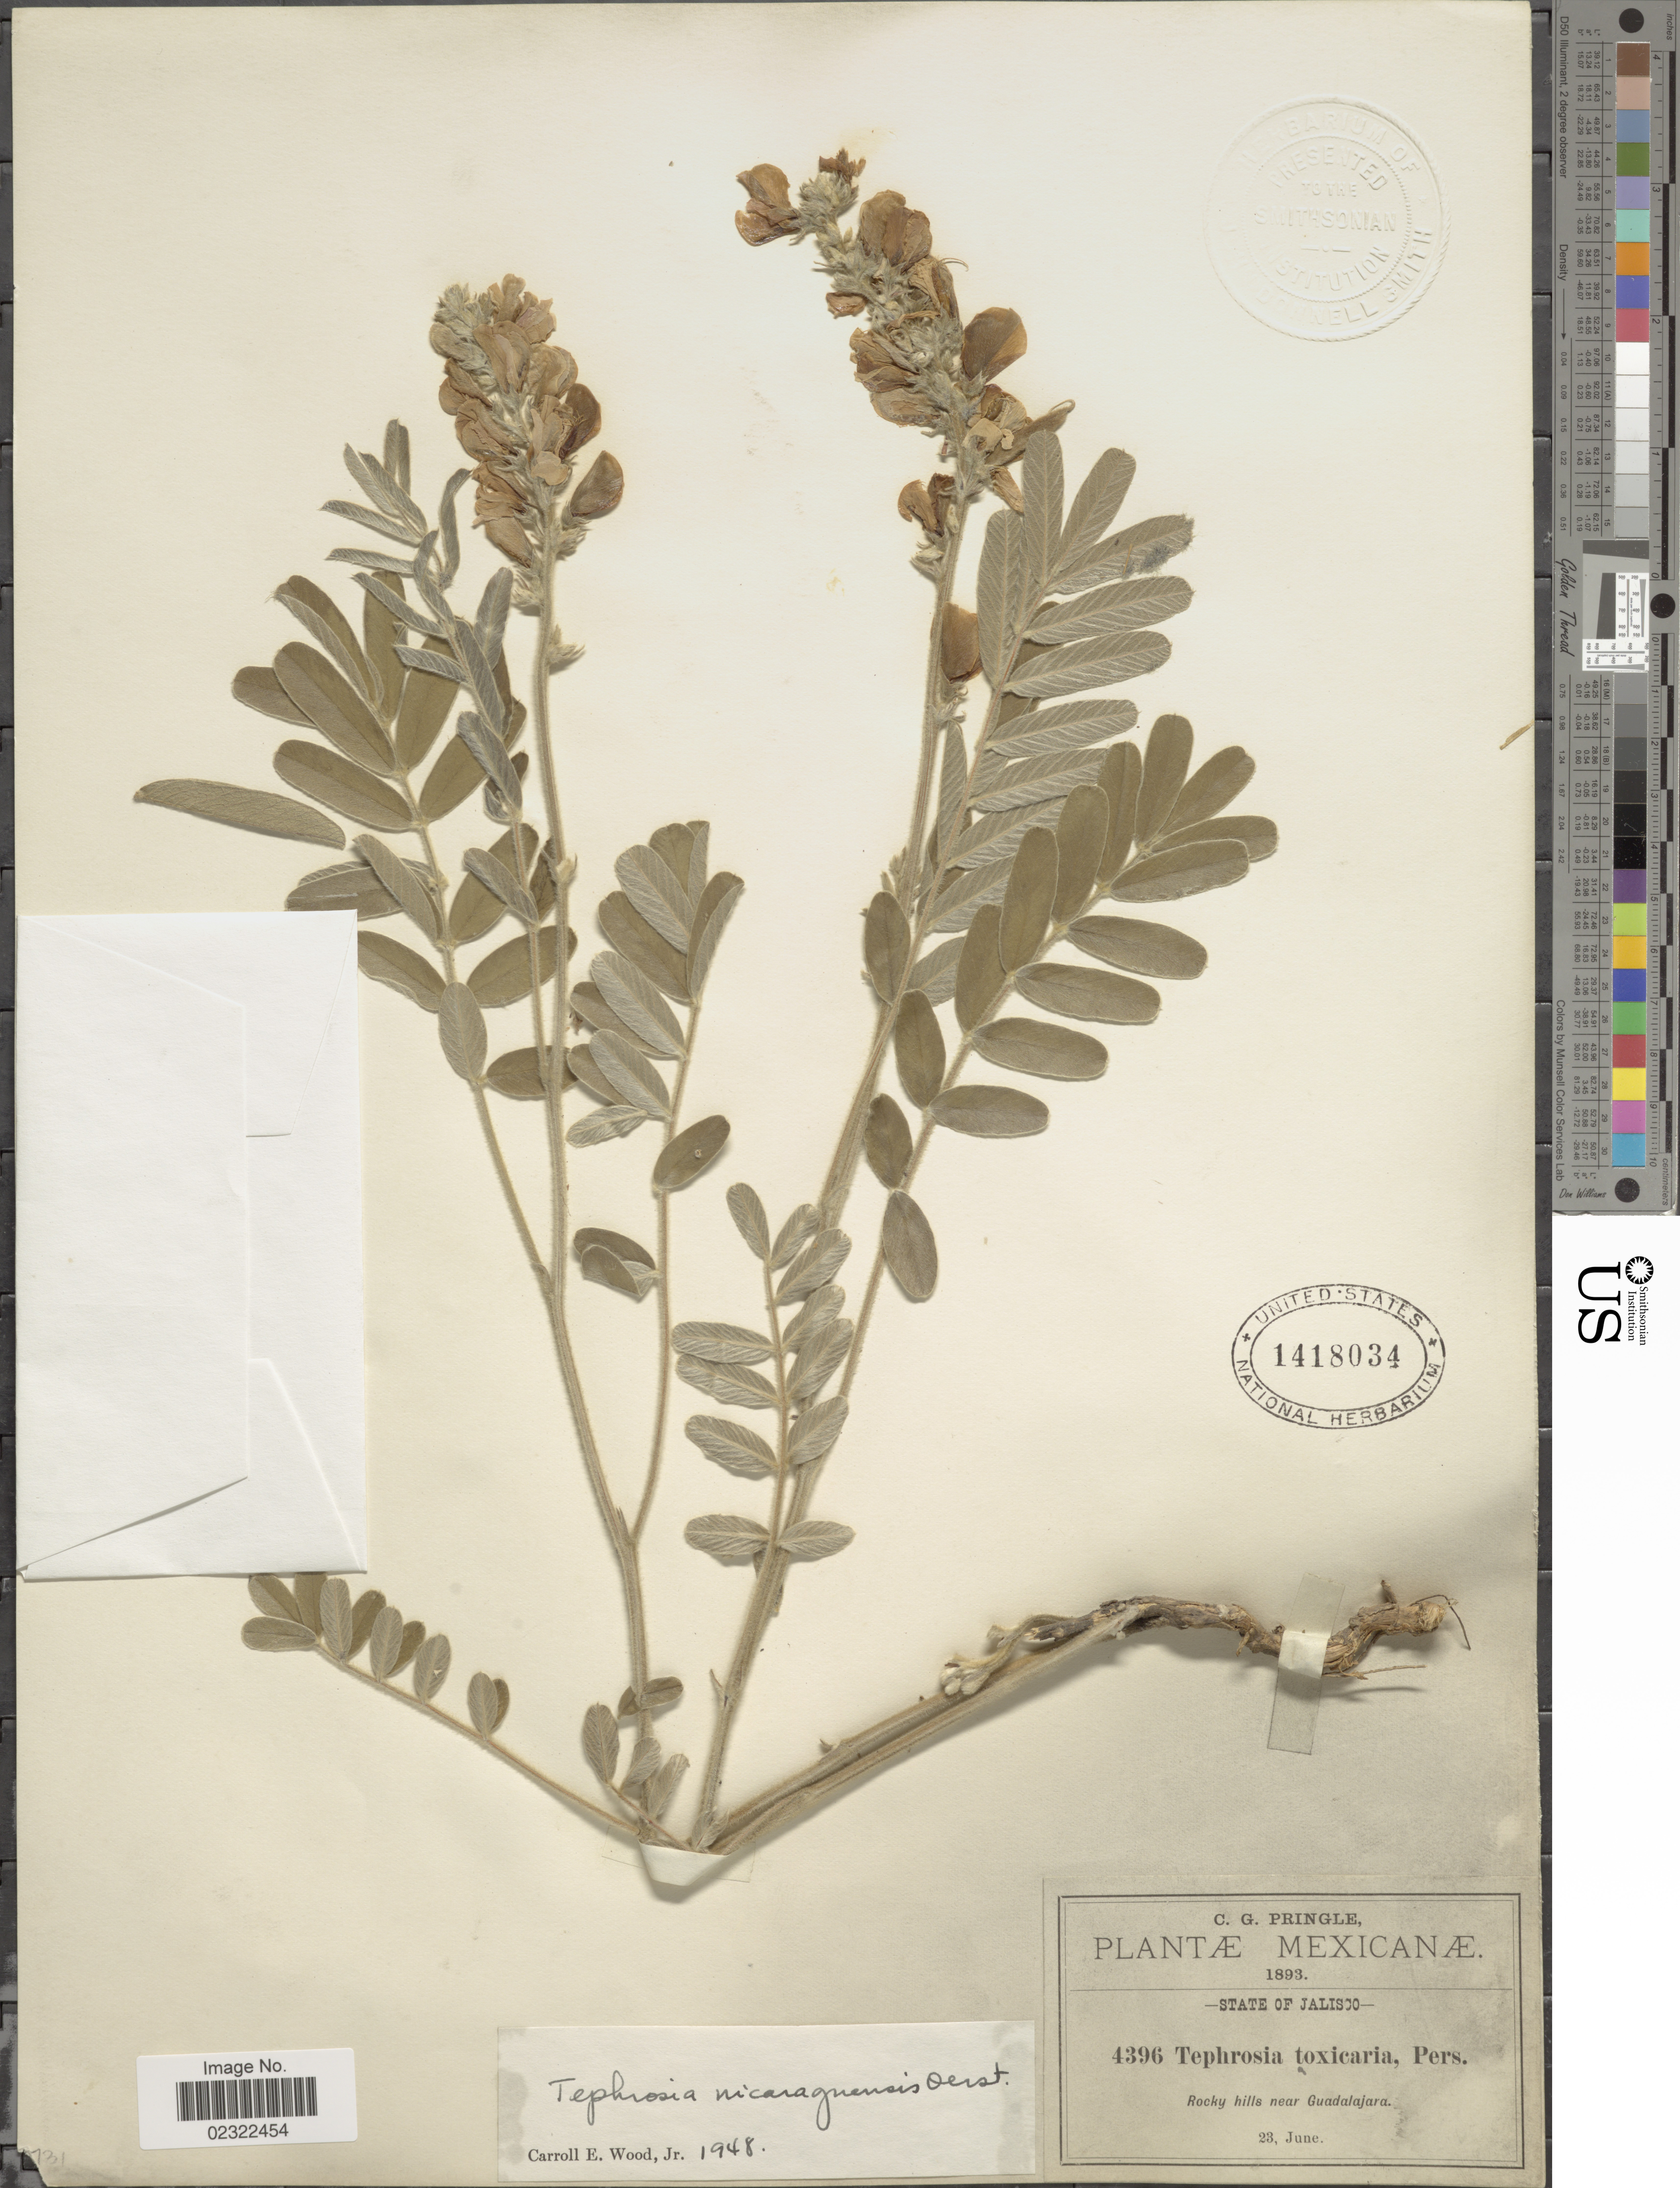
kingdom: Plantae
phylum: Tracheophyta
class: Magnoliopsida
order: Fabales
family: Fabaceae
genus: Tephrosia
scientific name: Tephrosia nicaraguensis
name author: Oerst.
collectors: C. G. Pringle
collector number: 4396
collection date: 1893-06-23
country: Mexico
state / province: Jalisco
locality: Stateif Jalisco, Rocky hills near Guadalajara.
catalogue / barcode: US 1418034